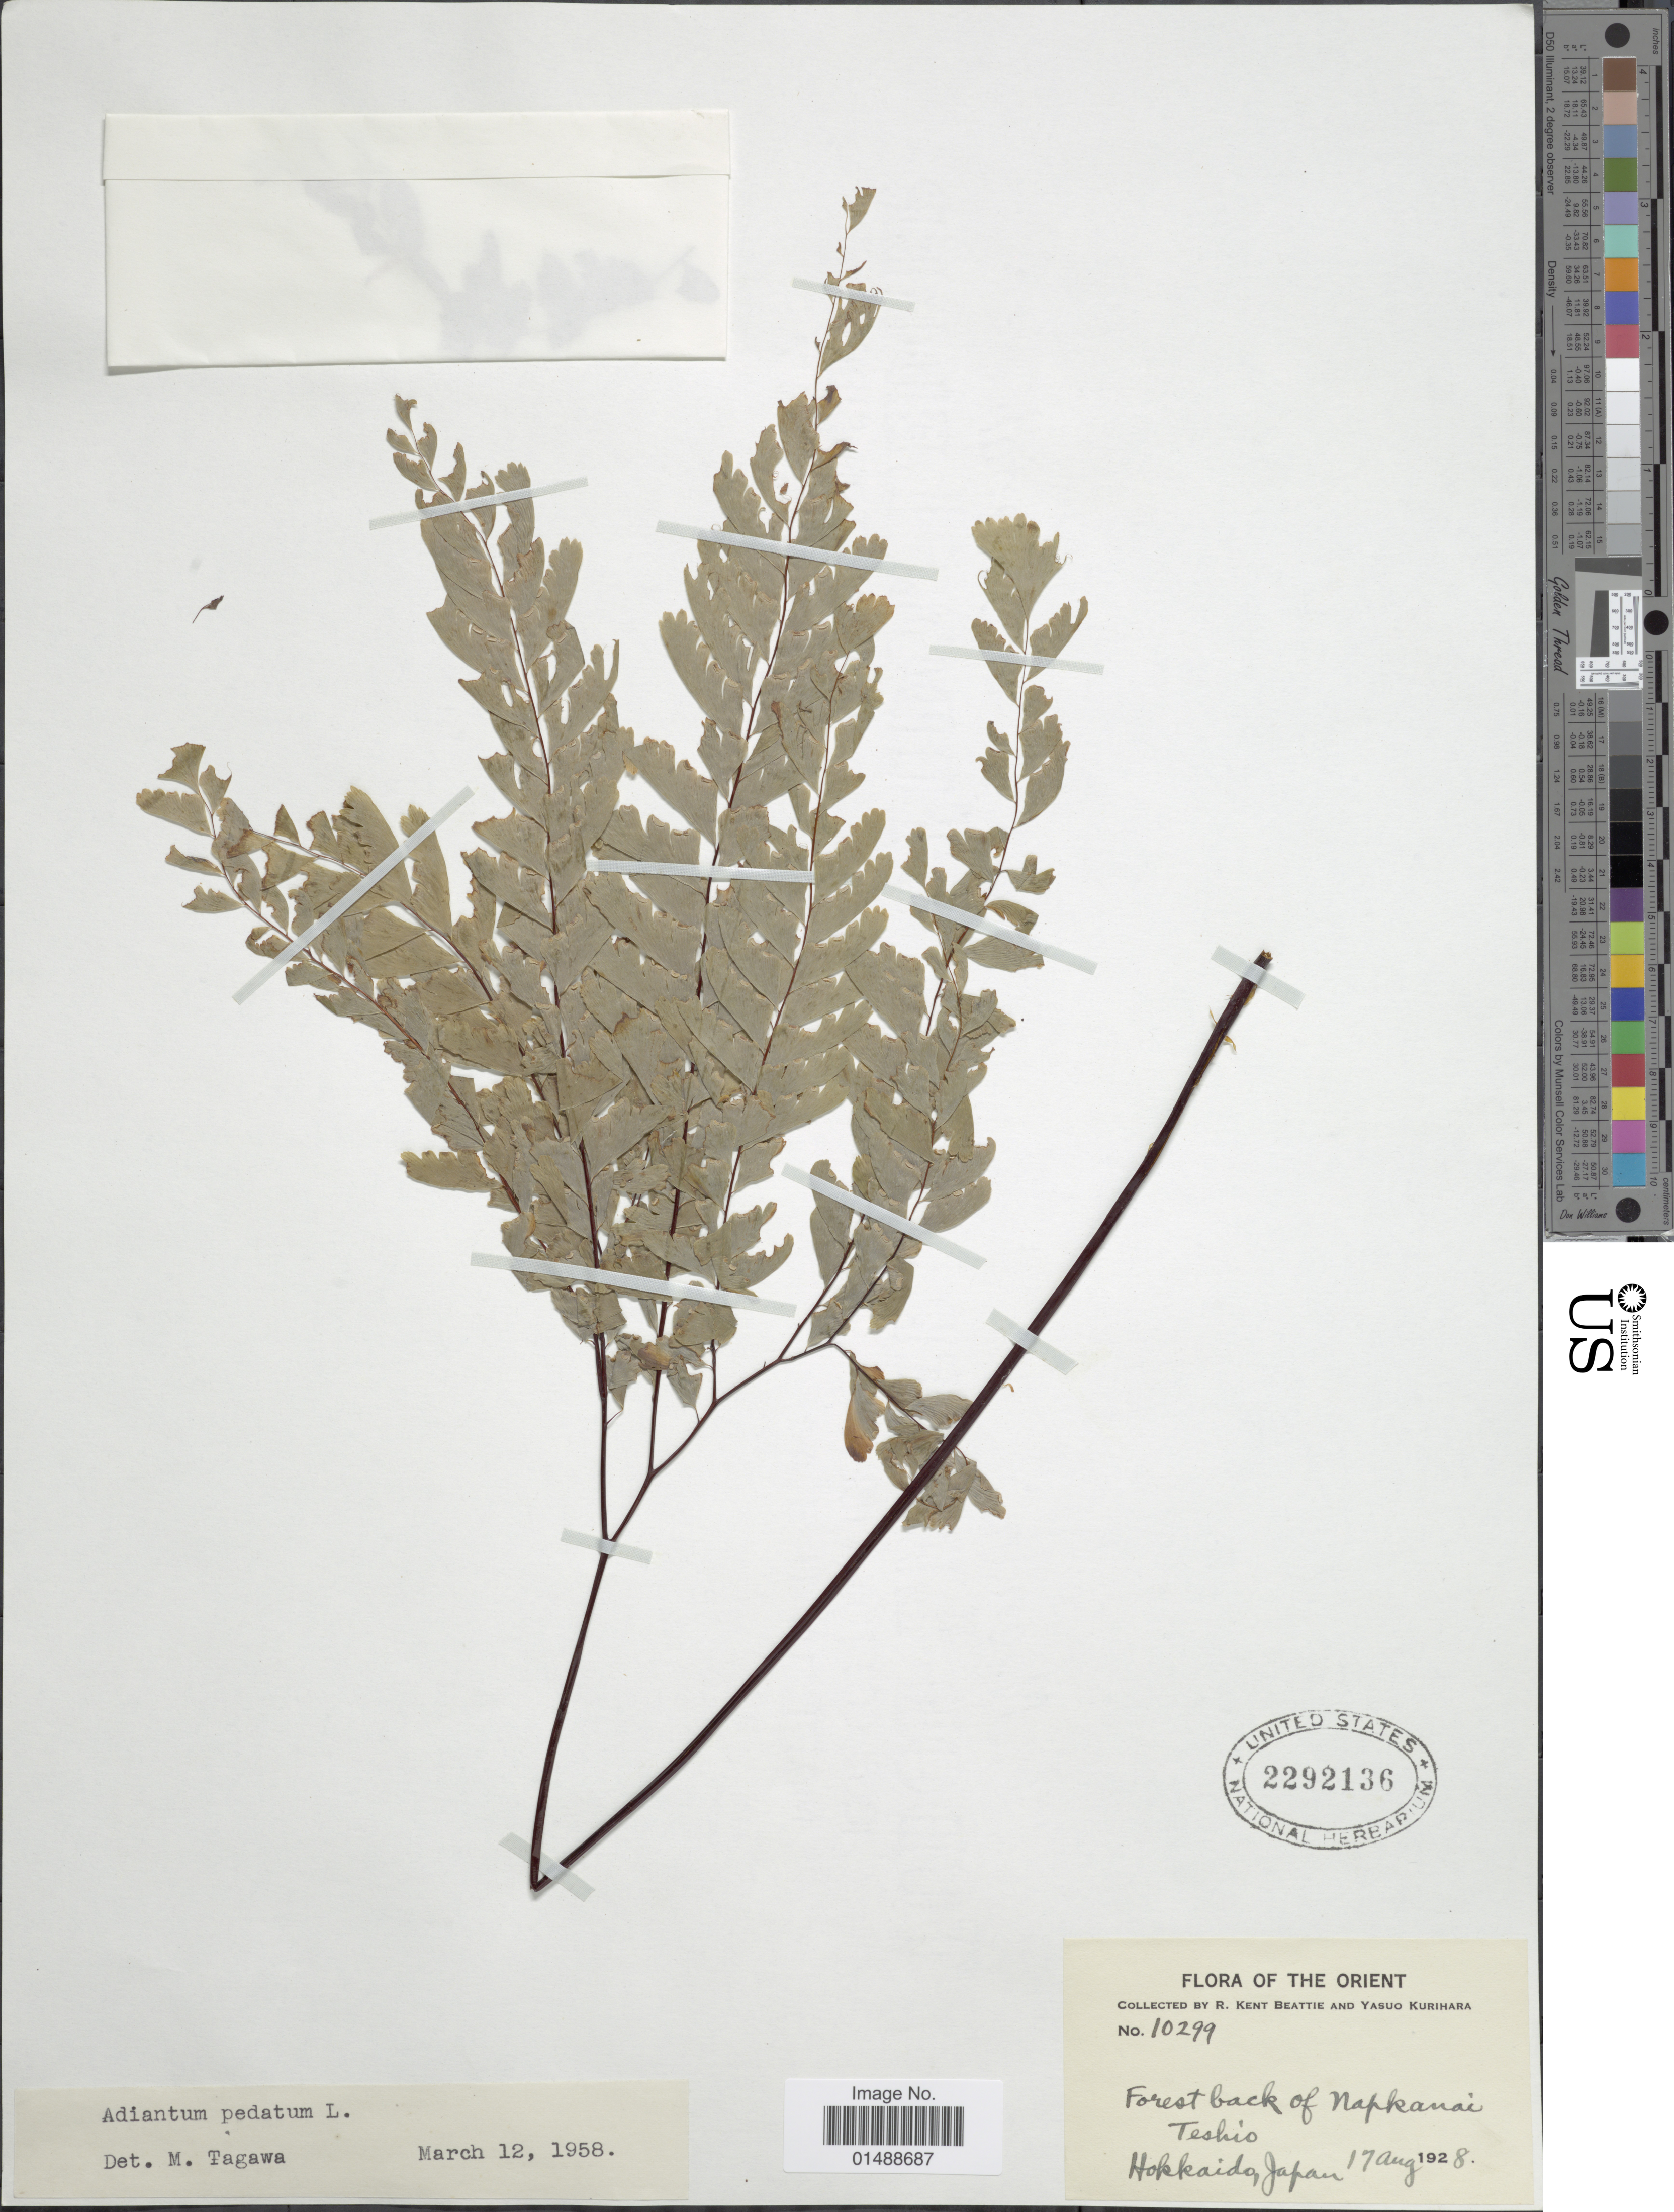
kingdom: Plantae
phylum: Tracheophyta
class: Polypodiopsida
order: Polypodiales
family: Pteridaceae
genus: Adiantum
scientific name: Adiantum pedatum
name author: L.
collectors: R. K. Beattie & Y. Kurihara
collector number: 10299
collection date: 1828-08-17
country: Japan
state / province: Hokkaidō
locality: Orient, Forest back of Napkanai, Teshio, Hokaido, Japan.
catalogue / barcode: US 2292136